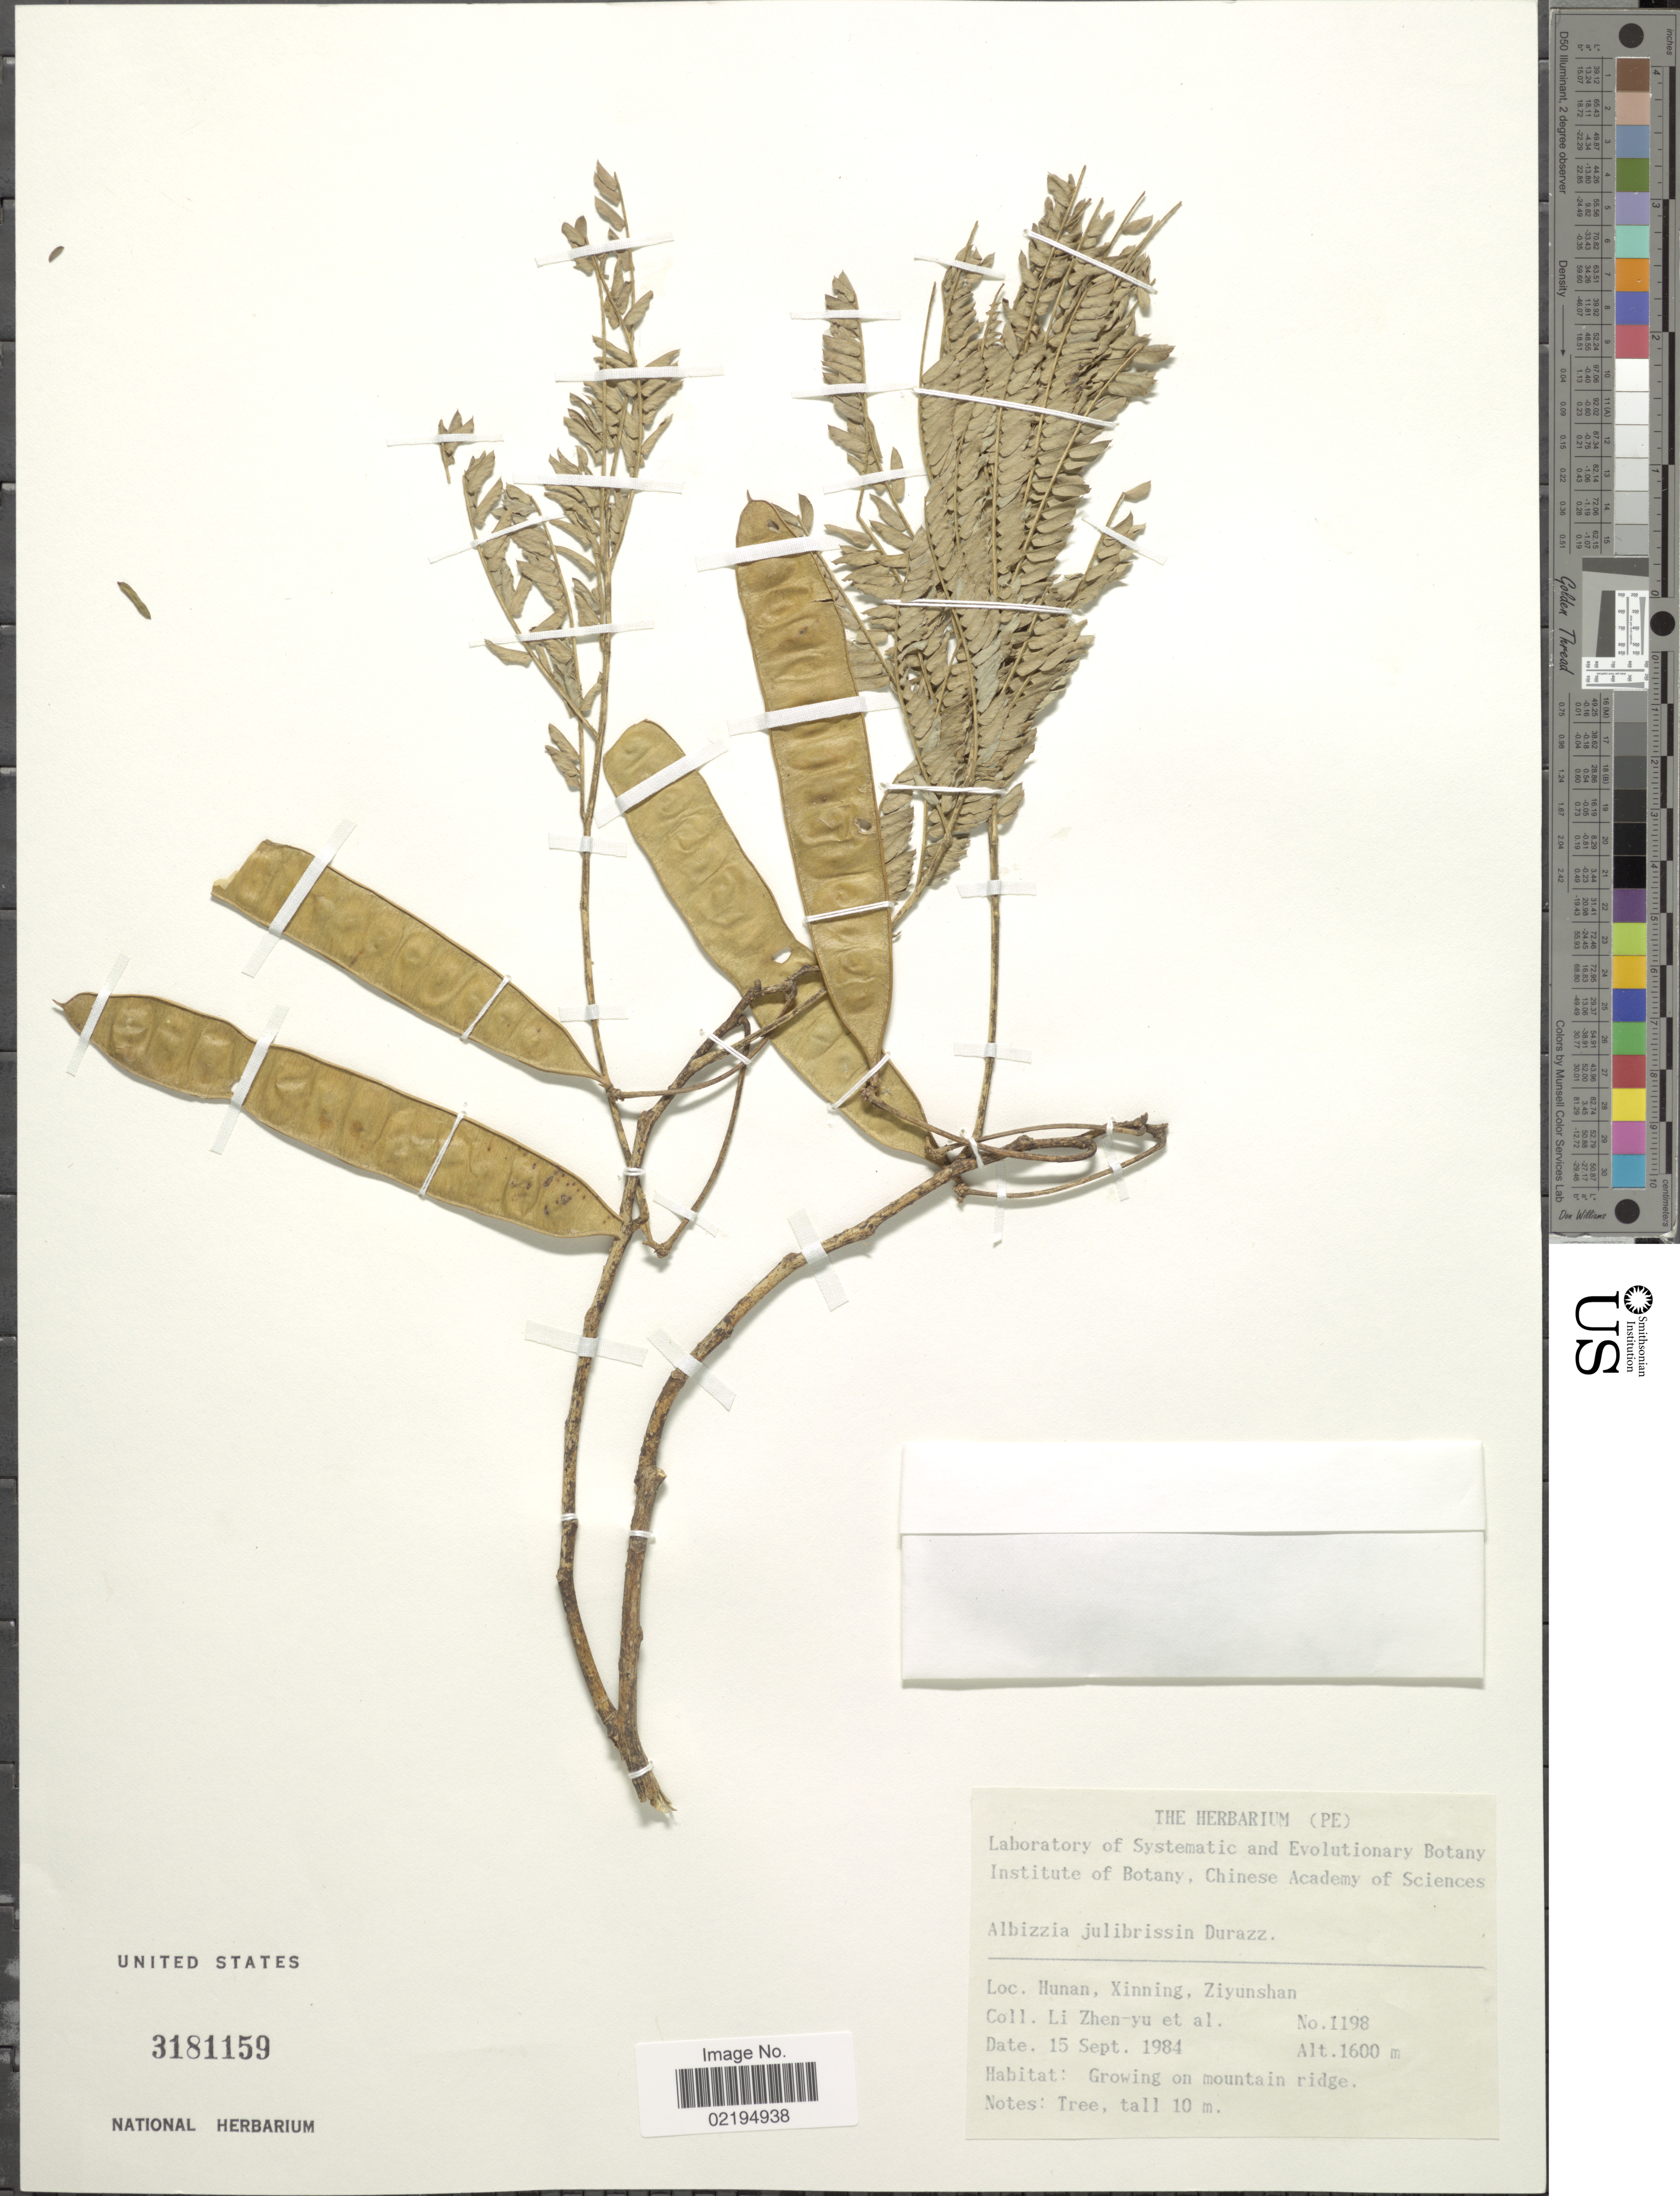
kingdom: Plantae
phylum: Tracheophyta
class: Magnoliopsida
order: Fabales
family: Fabaceae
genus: Albizia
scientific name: Albizia julibrissin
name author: Durazz.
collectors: Z. Y. Li & et al.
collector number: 1198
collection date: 1984-09-15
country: China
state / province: Hunan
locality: Xinning, Ziyunshan, on mountain ridge.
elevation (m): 1600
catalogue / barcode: US 3181159